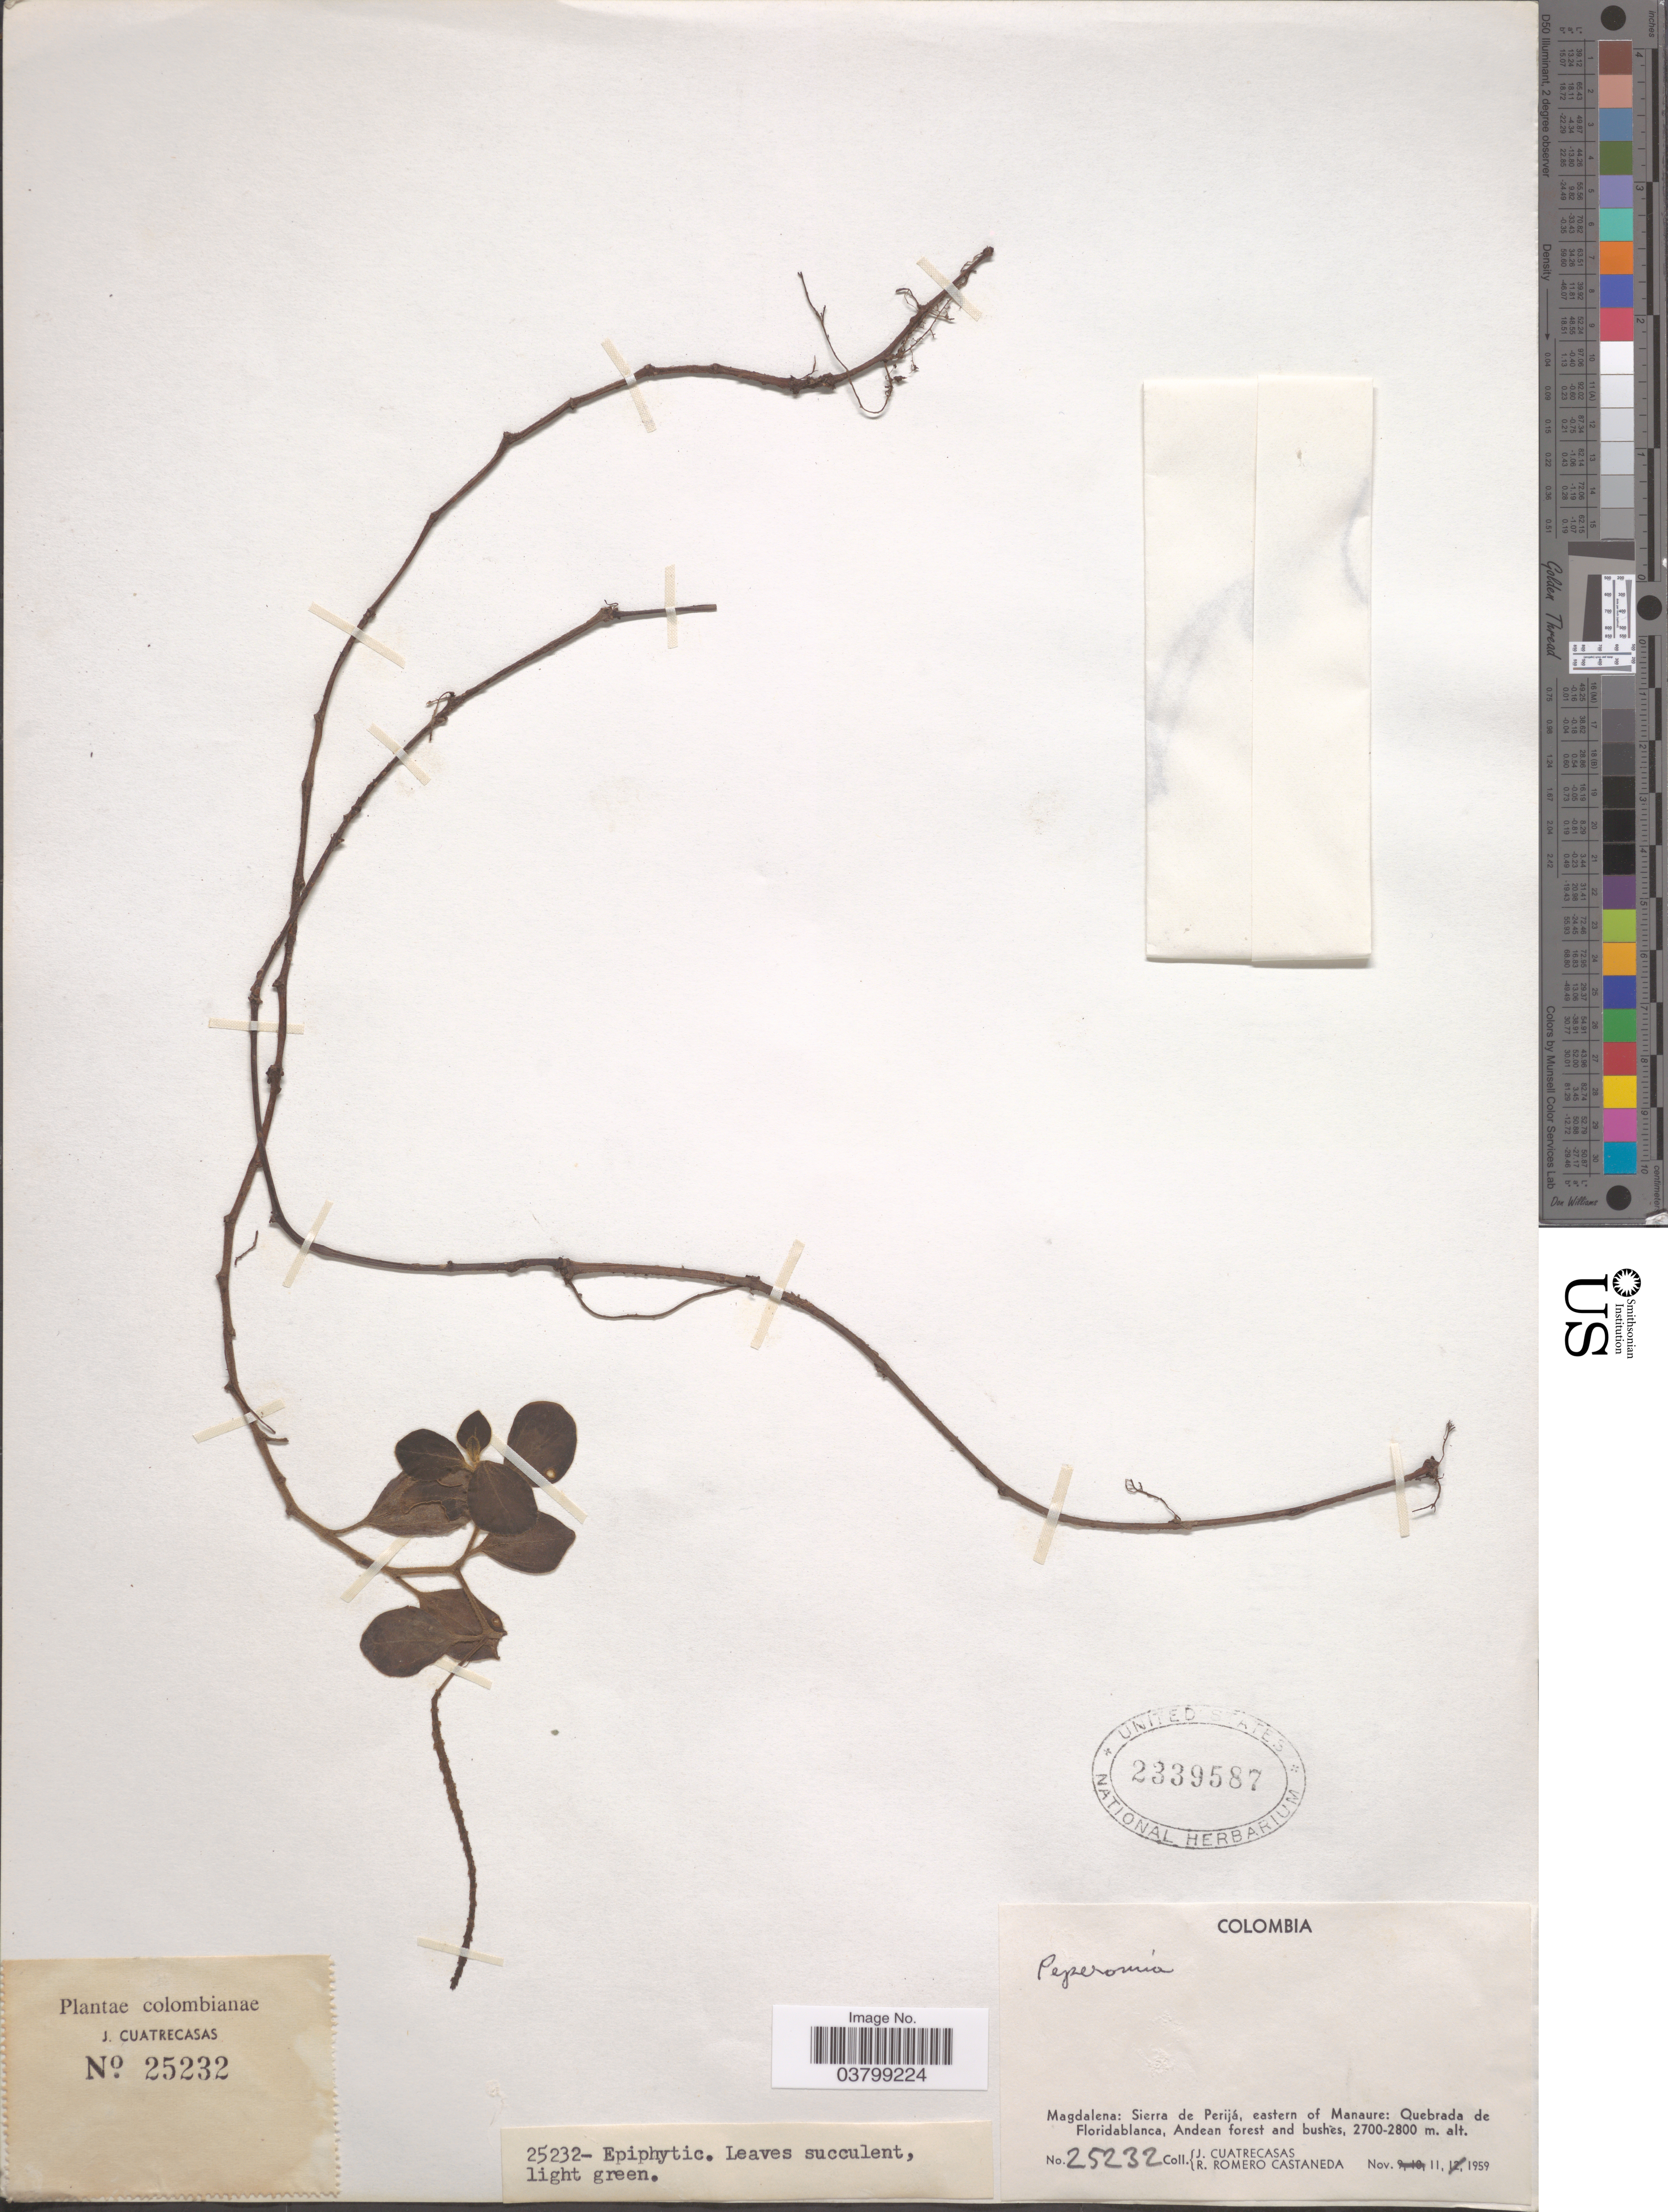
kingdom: Plantae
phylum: Tracheophyta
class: Magnoliopsida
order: Piperales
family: Piperaceae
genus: Peperomia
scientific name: Peperomia sp.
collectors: J. Cuatrecasas & R. Romero Castañeda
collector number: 25232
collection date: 1959-11-11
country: Colombia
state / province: Magdalena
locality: Sierra de Perijá, eastern of Manaure: Quebrada de Floridablanca, Andean forest and bushes.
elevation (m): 2700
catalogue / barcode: US 2339587